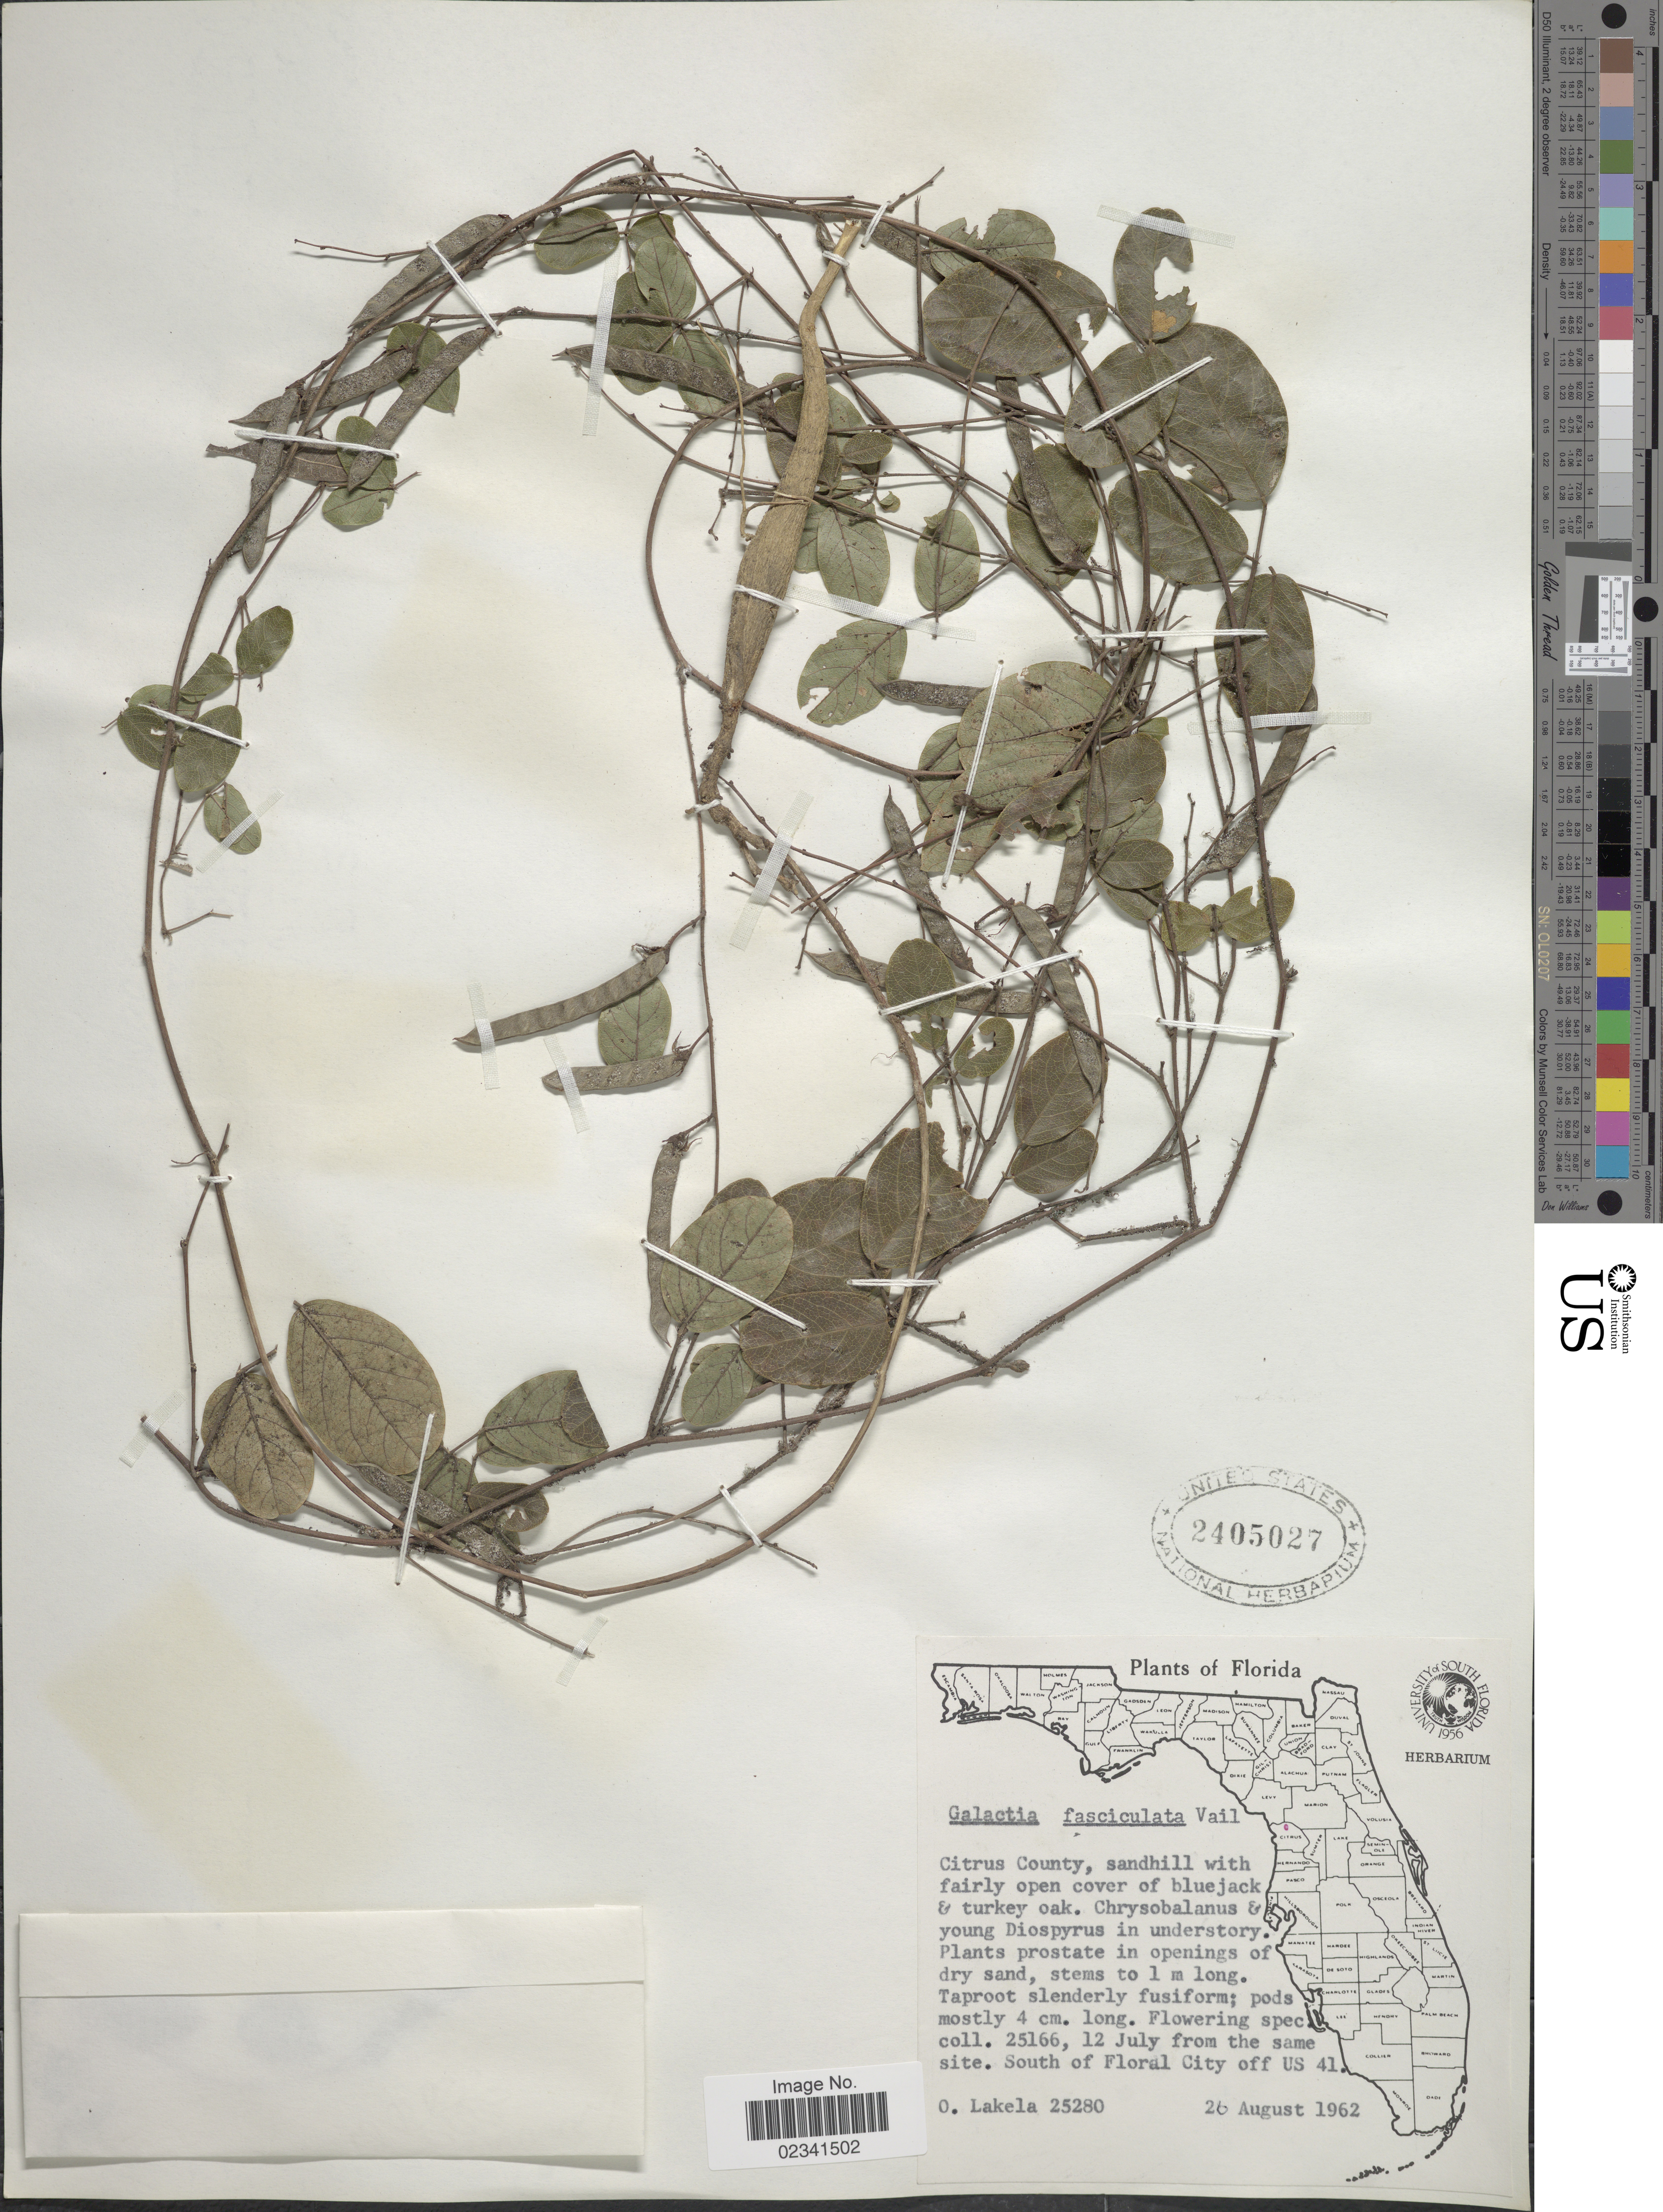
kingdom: Plantae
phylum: Tracheophyta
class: Magnoliopsida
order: Fabales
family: Fabaceae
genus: Galactia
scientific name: Galactia fasciculata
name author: Vail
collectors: O. Lakela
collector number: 25280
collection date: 1962-08-26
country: United States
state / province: Florida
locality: Citrus County, sandhill with fairly open cover of bluejack & turkey oak. South of Floral City off US 41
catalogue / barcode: US 2405027